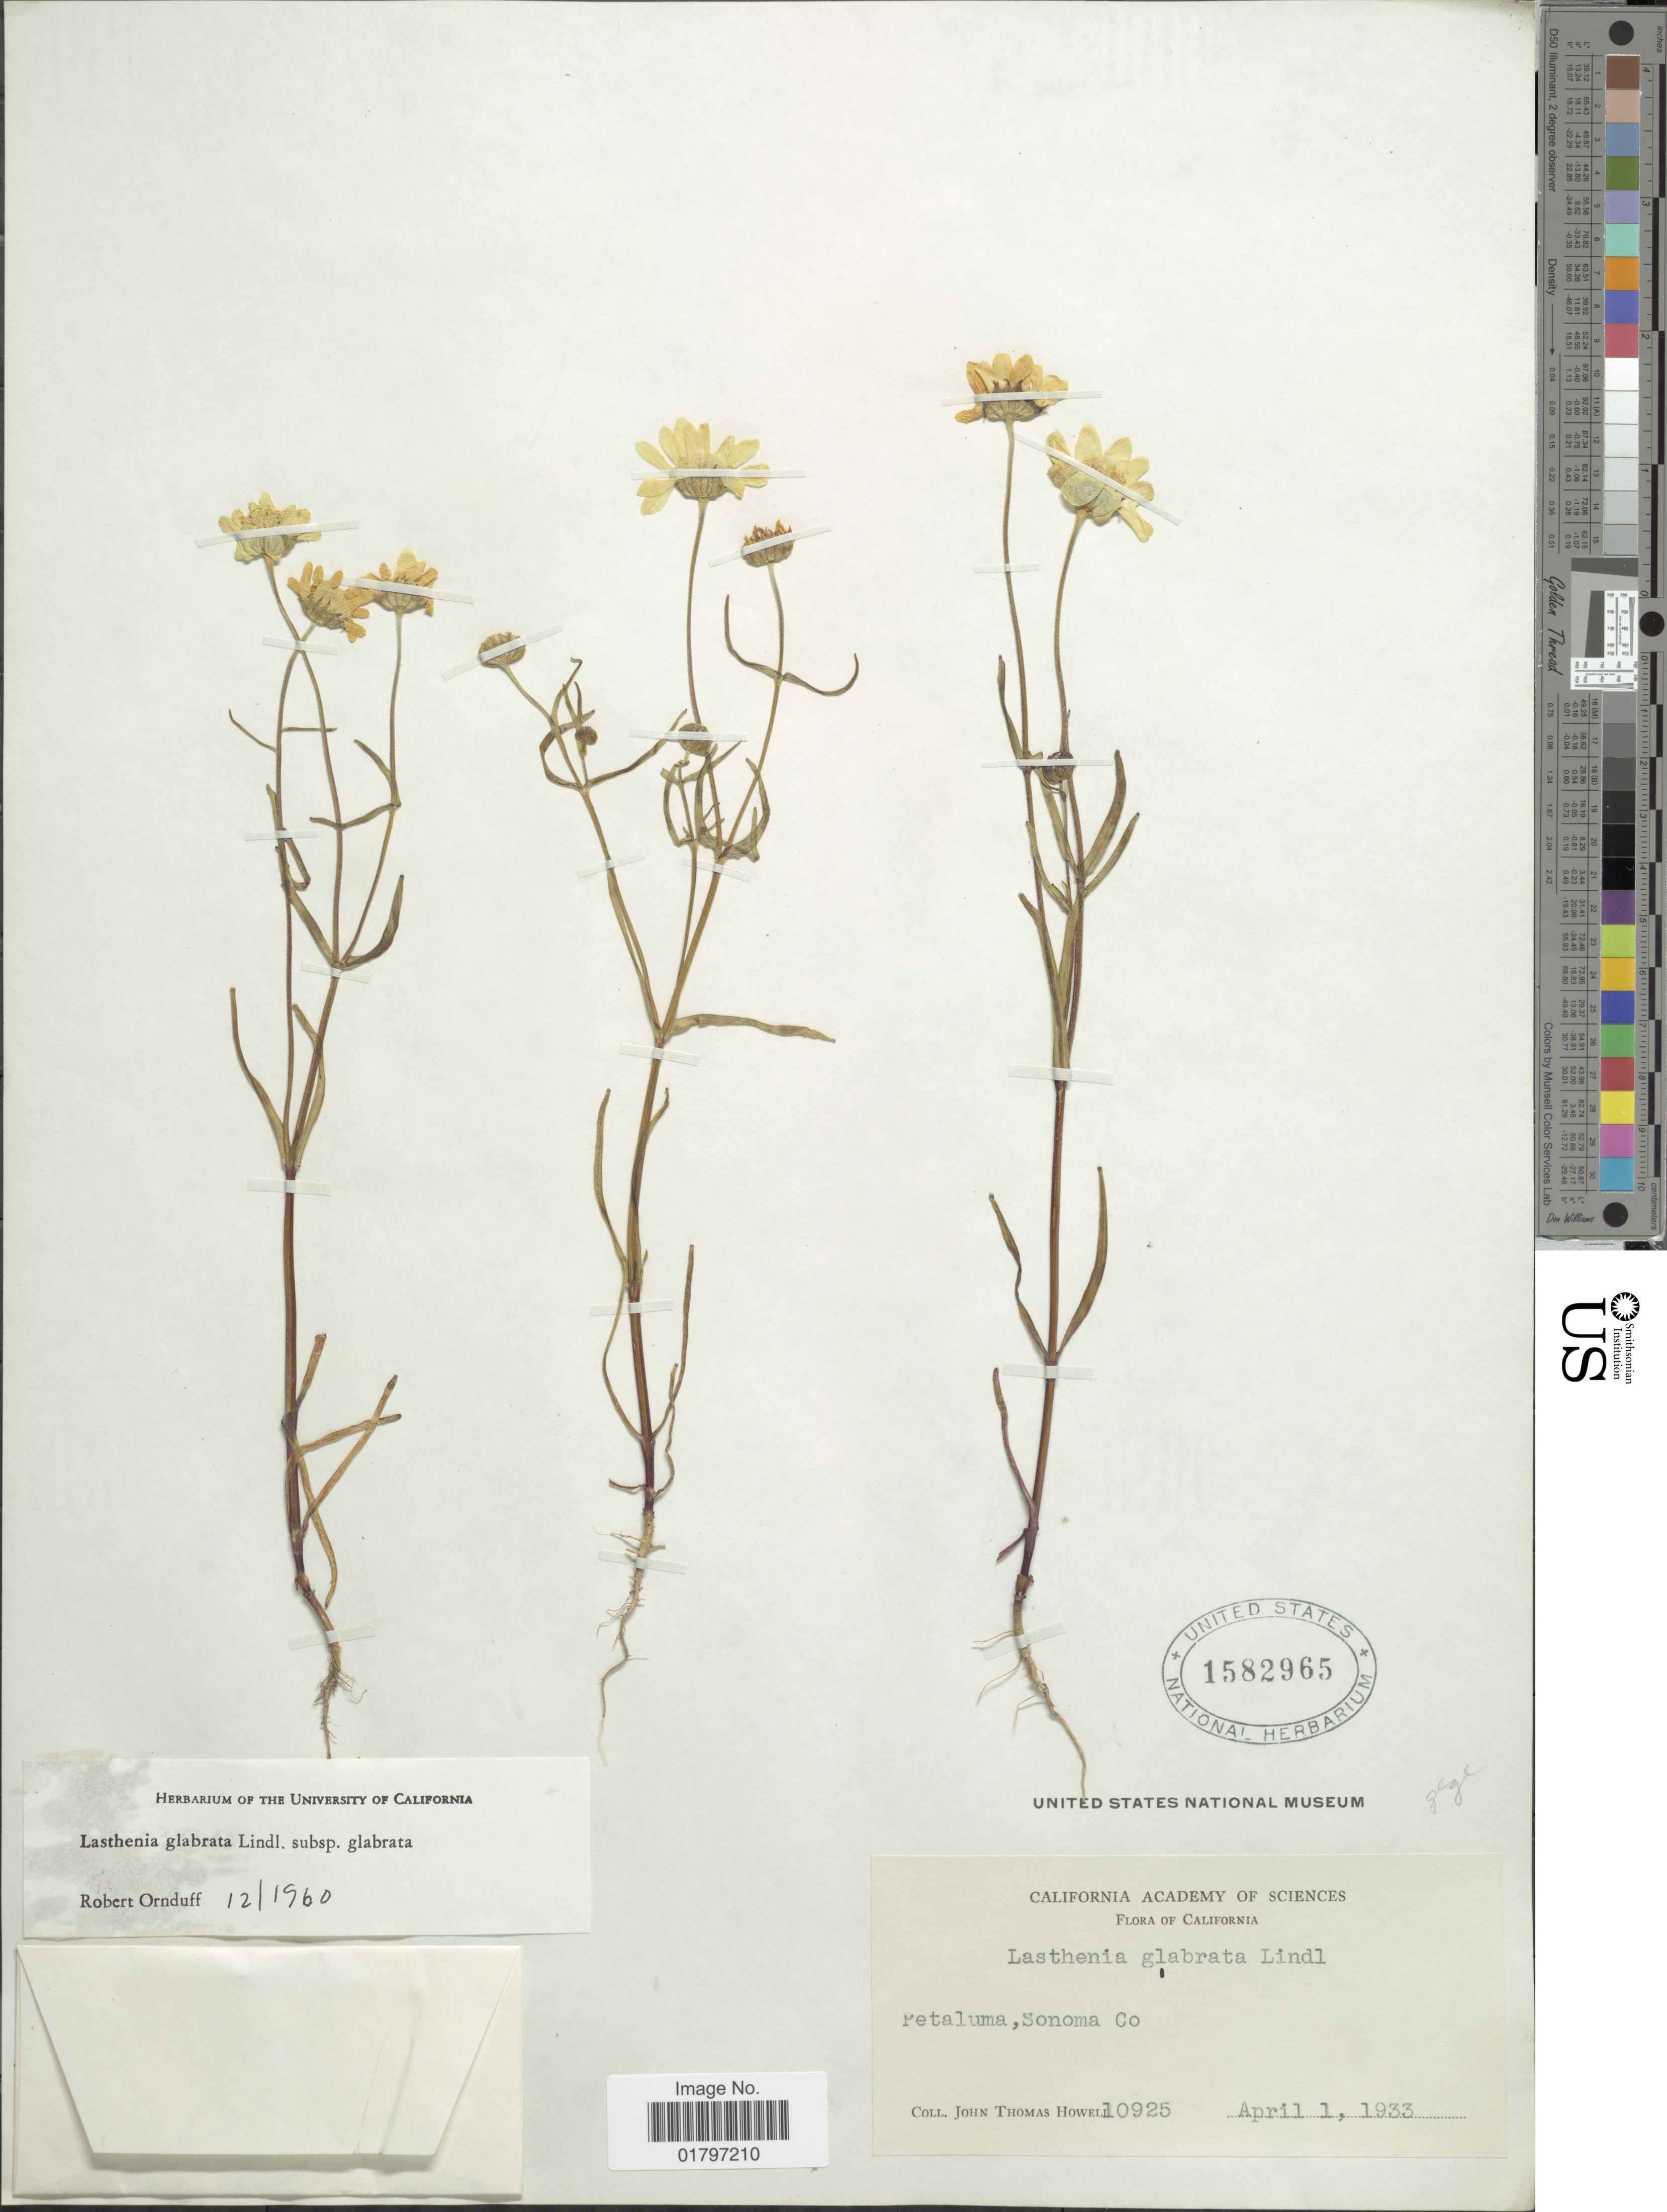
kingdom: Plantae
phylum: Tracheophyta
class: Magnoliopsida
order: Asterales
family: Asteraceae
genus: Lasthenia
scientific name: Lasthenia glabrata subsp. glabrata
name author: Lindl.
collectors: J. T. Howell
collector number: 10925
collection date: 1933-04-01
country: United States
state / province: California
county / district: Sonoma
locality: Petaluma, Sonoma Co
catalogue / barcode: US 1582965